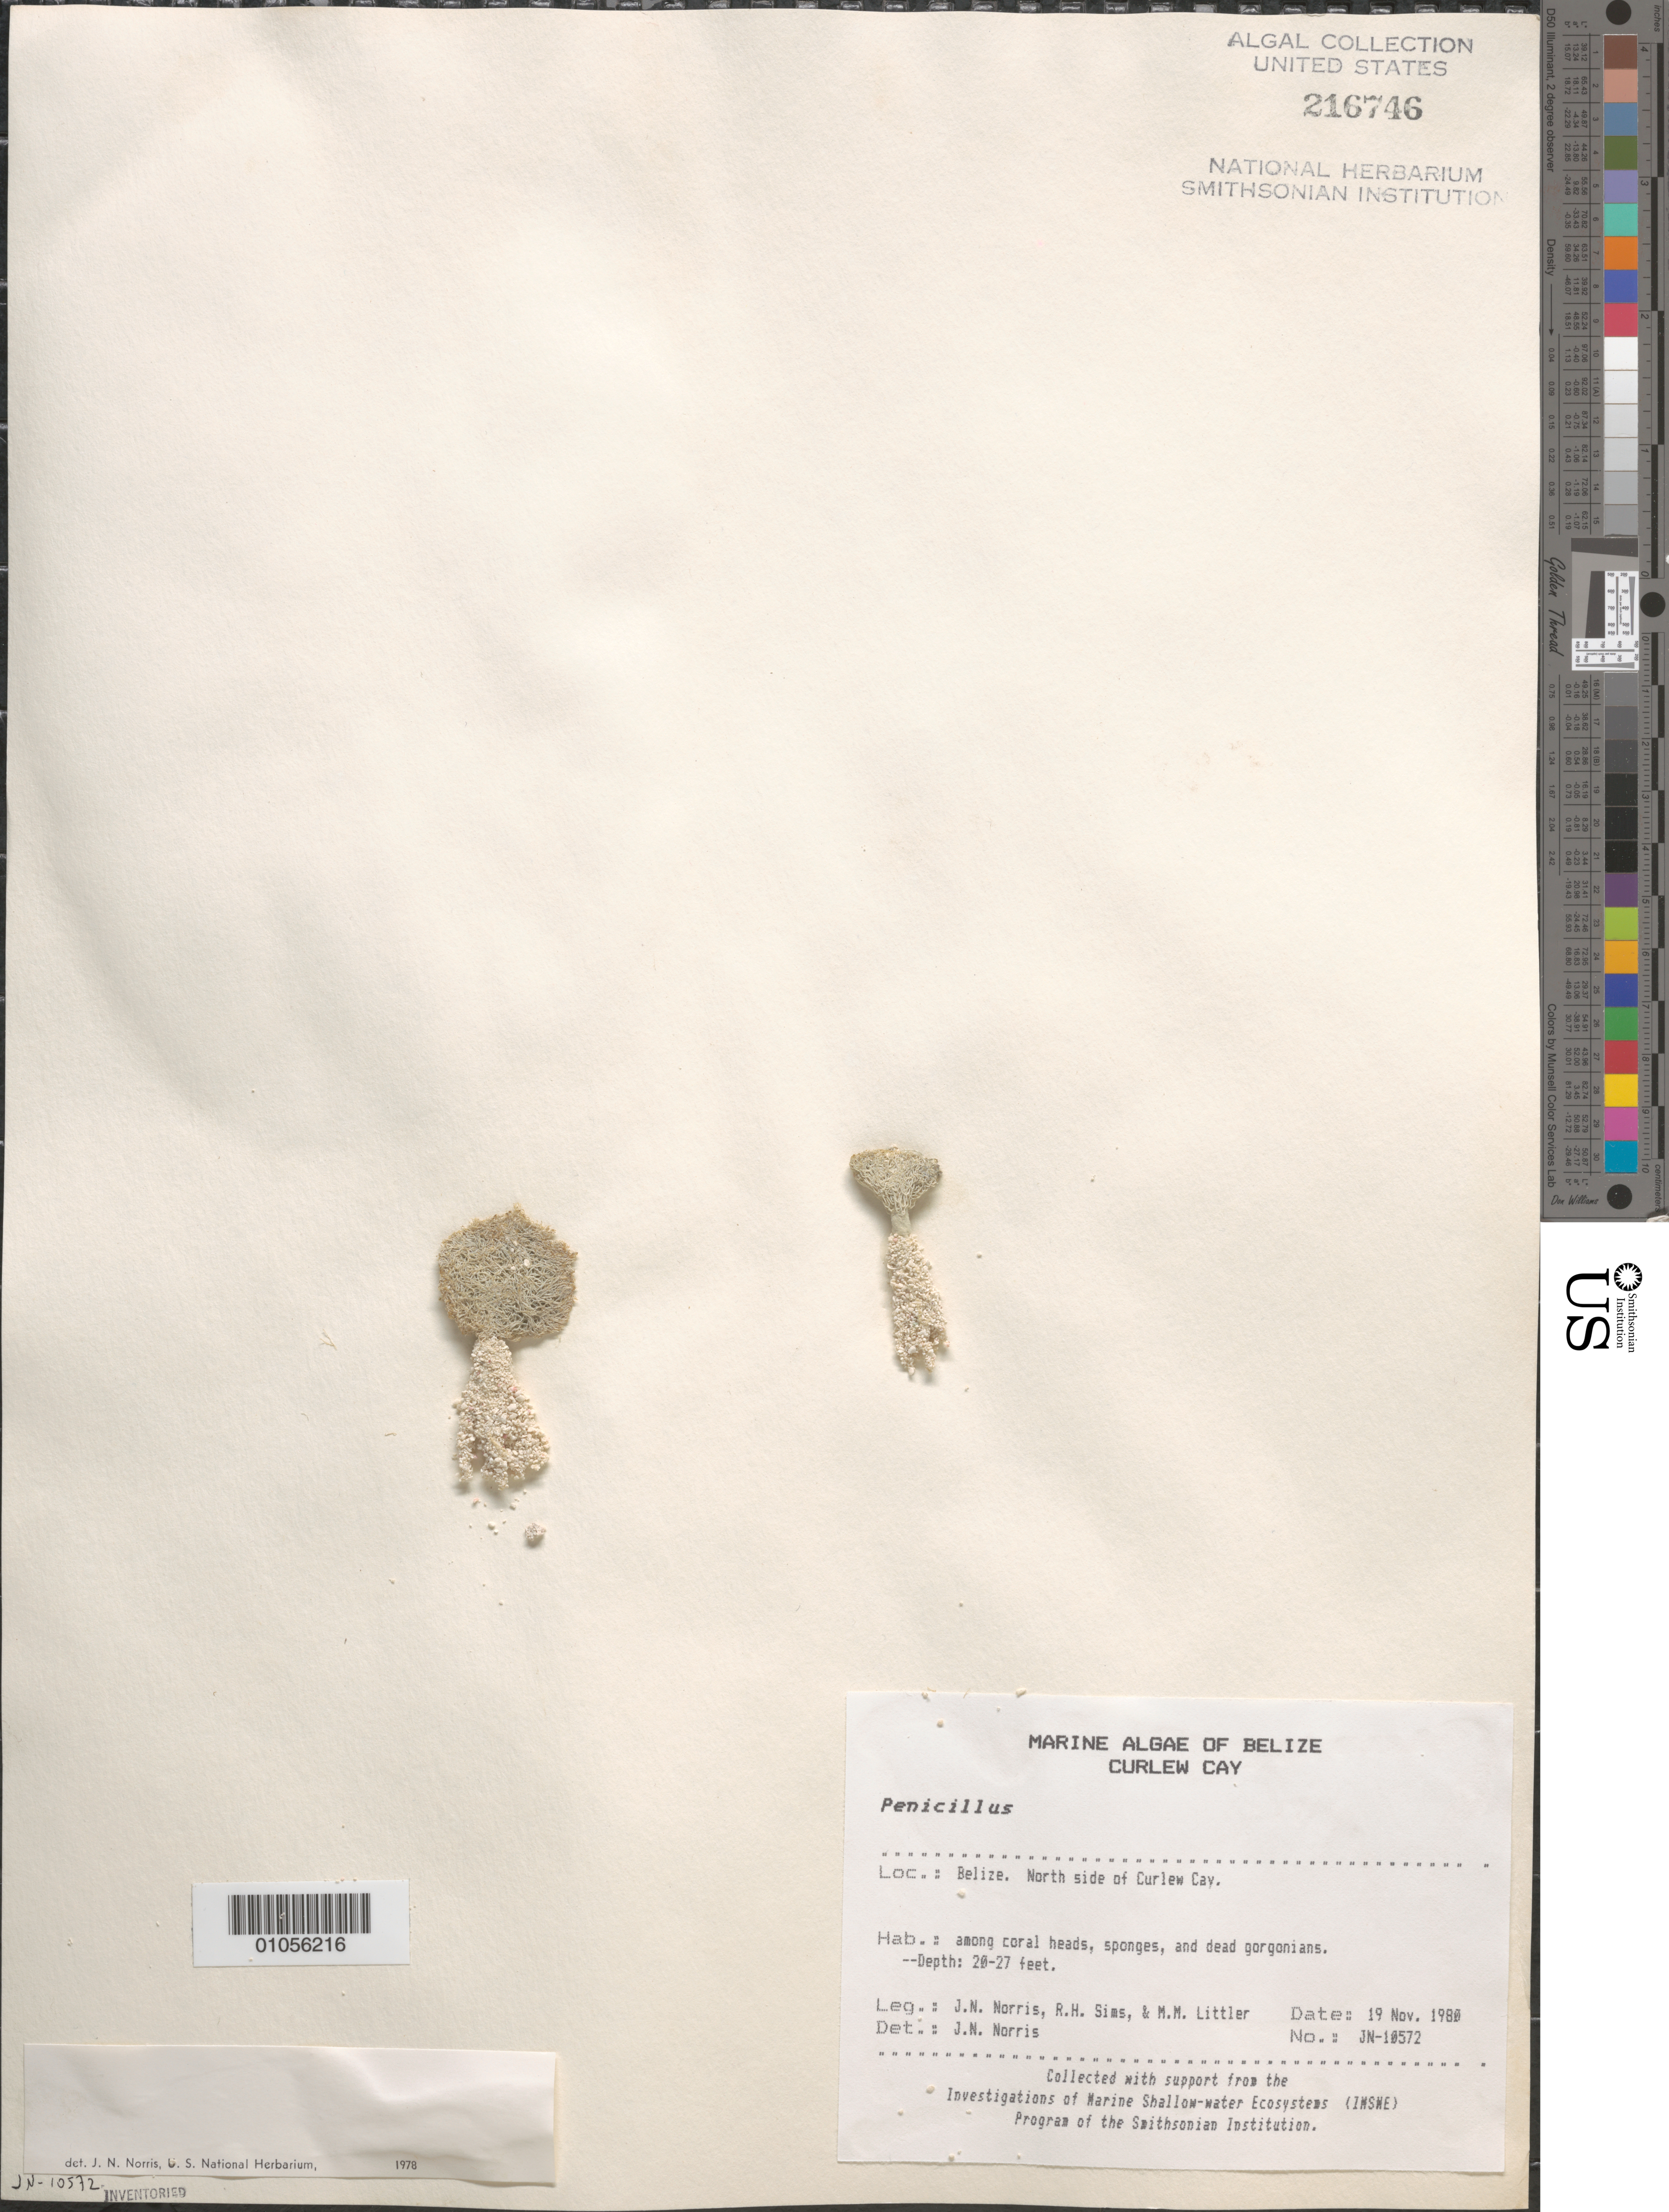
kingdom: Plantae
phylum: Chlorophyta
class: Ulvophyceae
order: Bryopsidales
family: Udoteaceae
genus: Penicillus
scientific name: Penicillus sp.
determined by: Norris, James N.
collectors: J. N. Norris, R. H. Sims & M. M. Littler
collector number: JN-10572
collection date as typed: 19 Nov 1980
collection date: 1980-11-19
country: Belize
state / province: Stann Creek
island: Curlew Cay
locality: North side of Curlew Cay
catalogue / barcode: US 216746